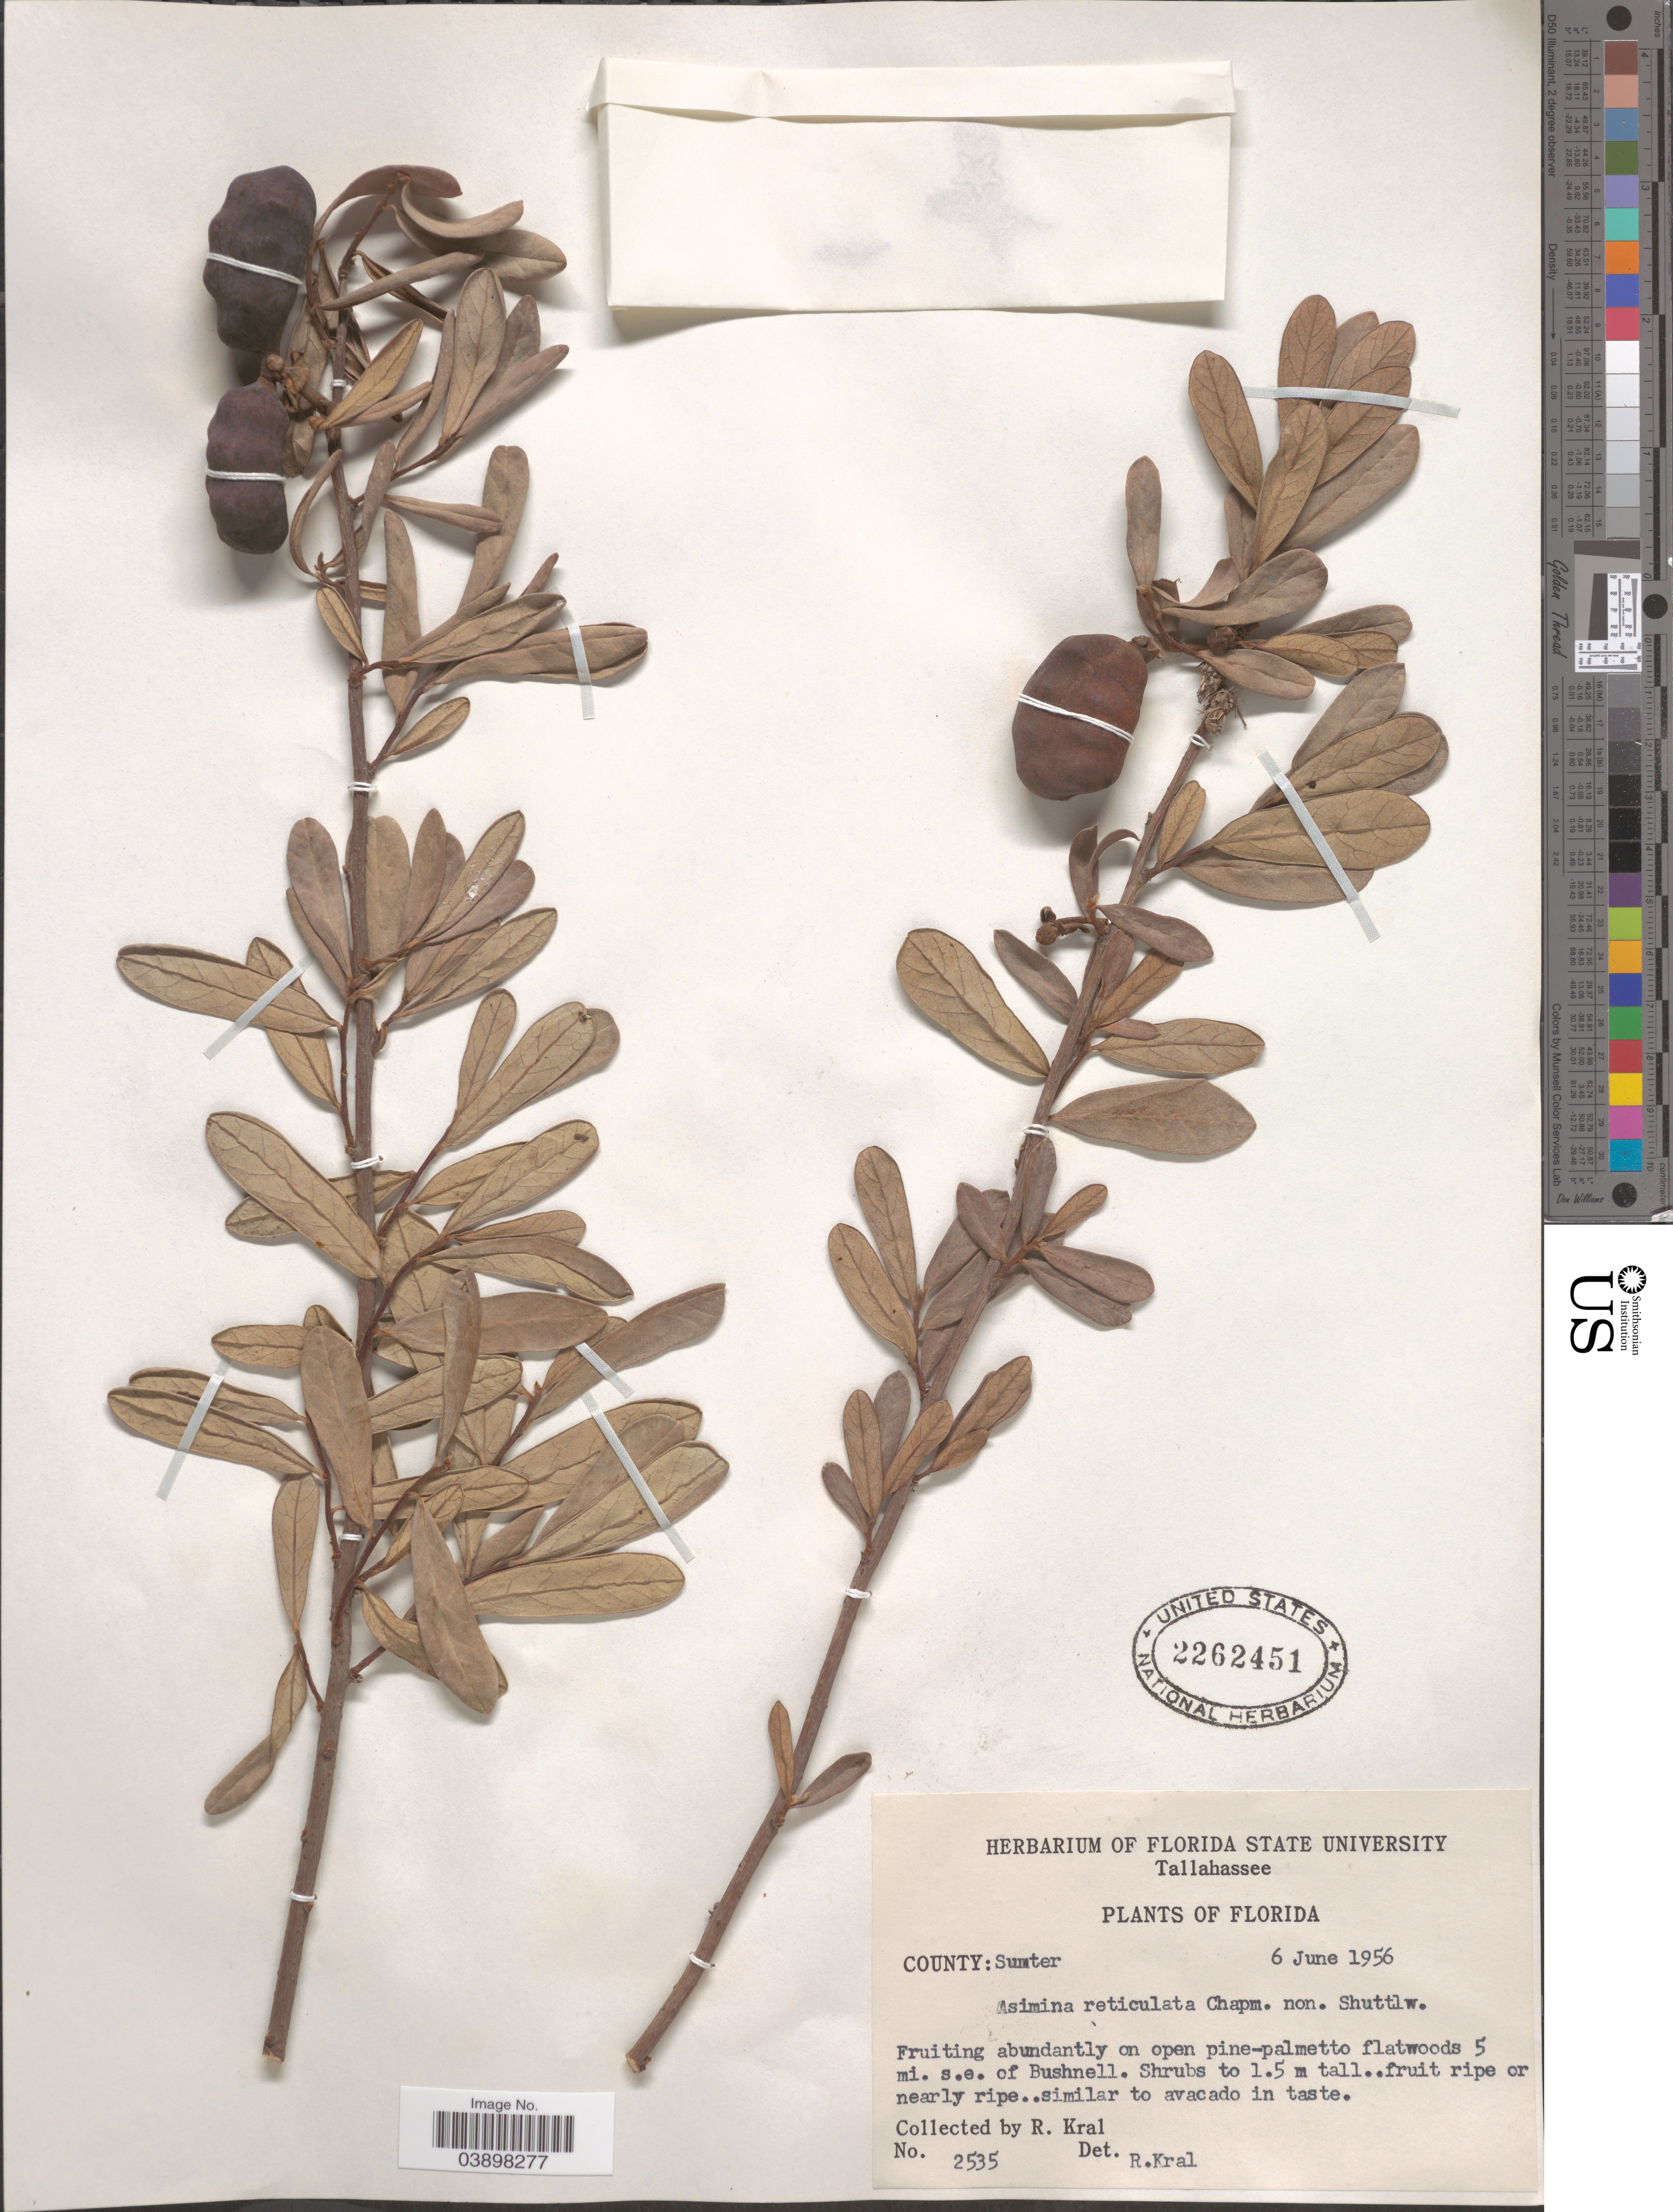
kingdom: Plantae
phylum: Tracheophyta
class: Magnoliopsida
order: Magnoliales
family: Annonaceae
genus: Asimina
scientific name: Asimina reticulata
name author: (Shuttlew.) Chapm.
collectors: R. Kral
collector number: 2535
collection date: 1956-06-06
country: United States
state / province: Florida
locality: County: Sumter. 5 mi. s.e. of Bushnell.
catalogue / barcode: US 2262451